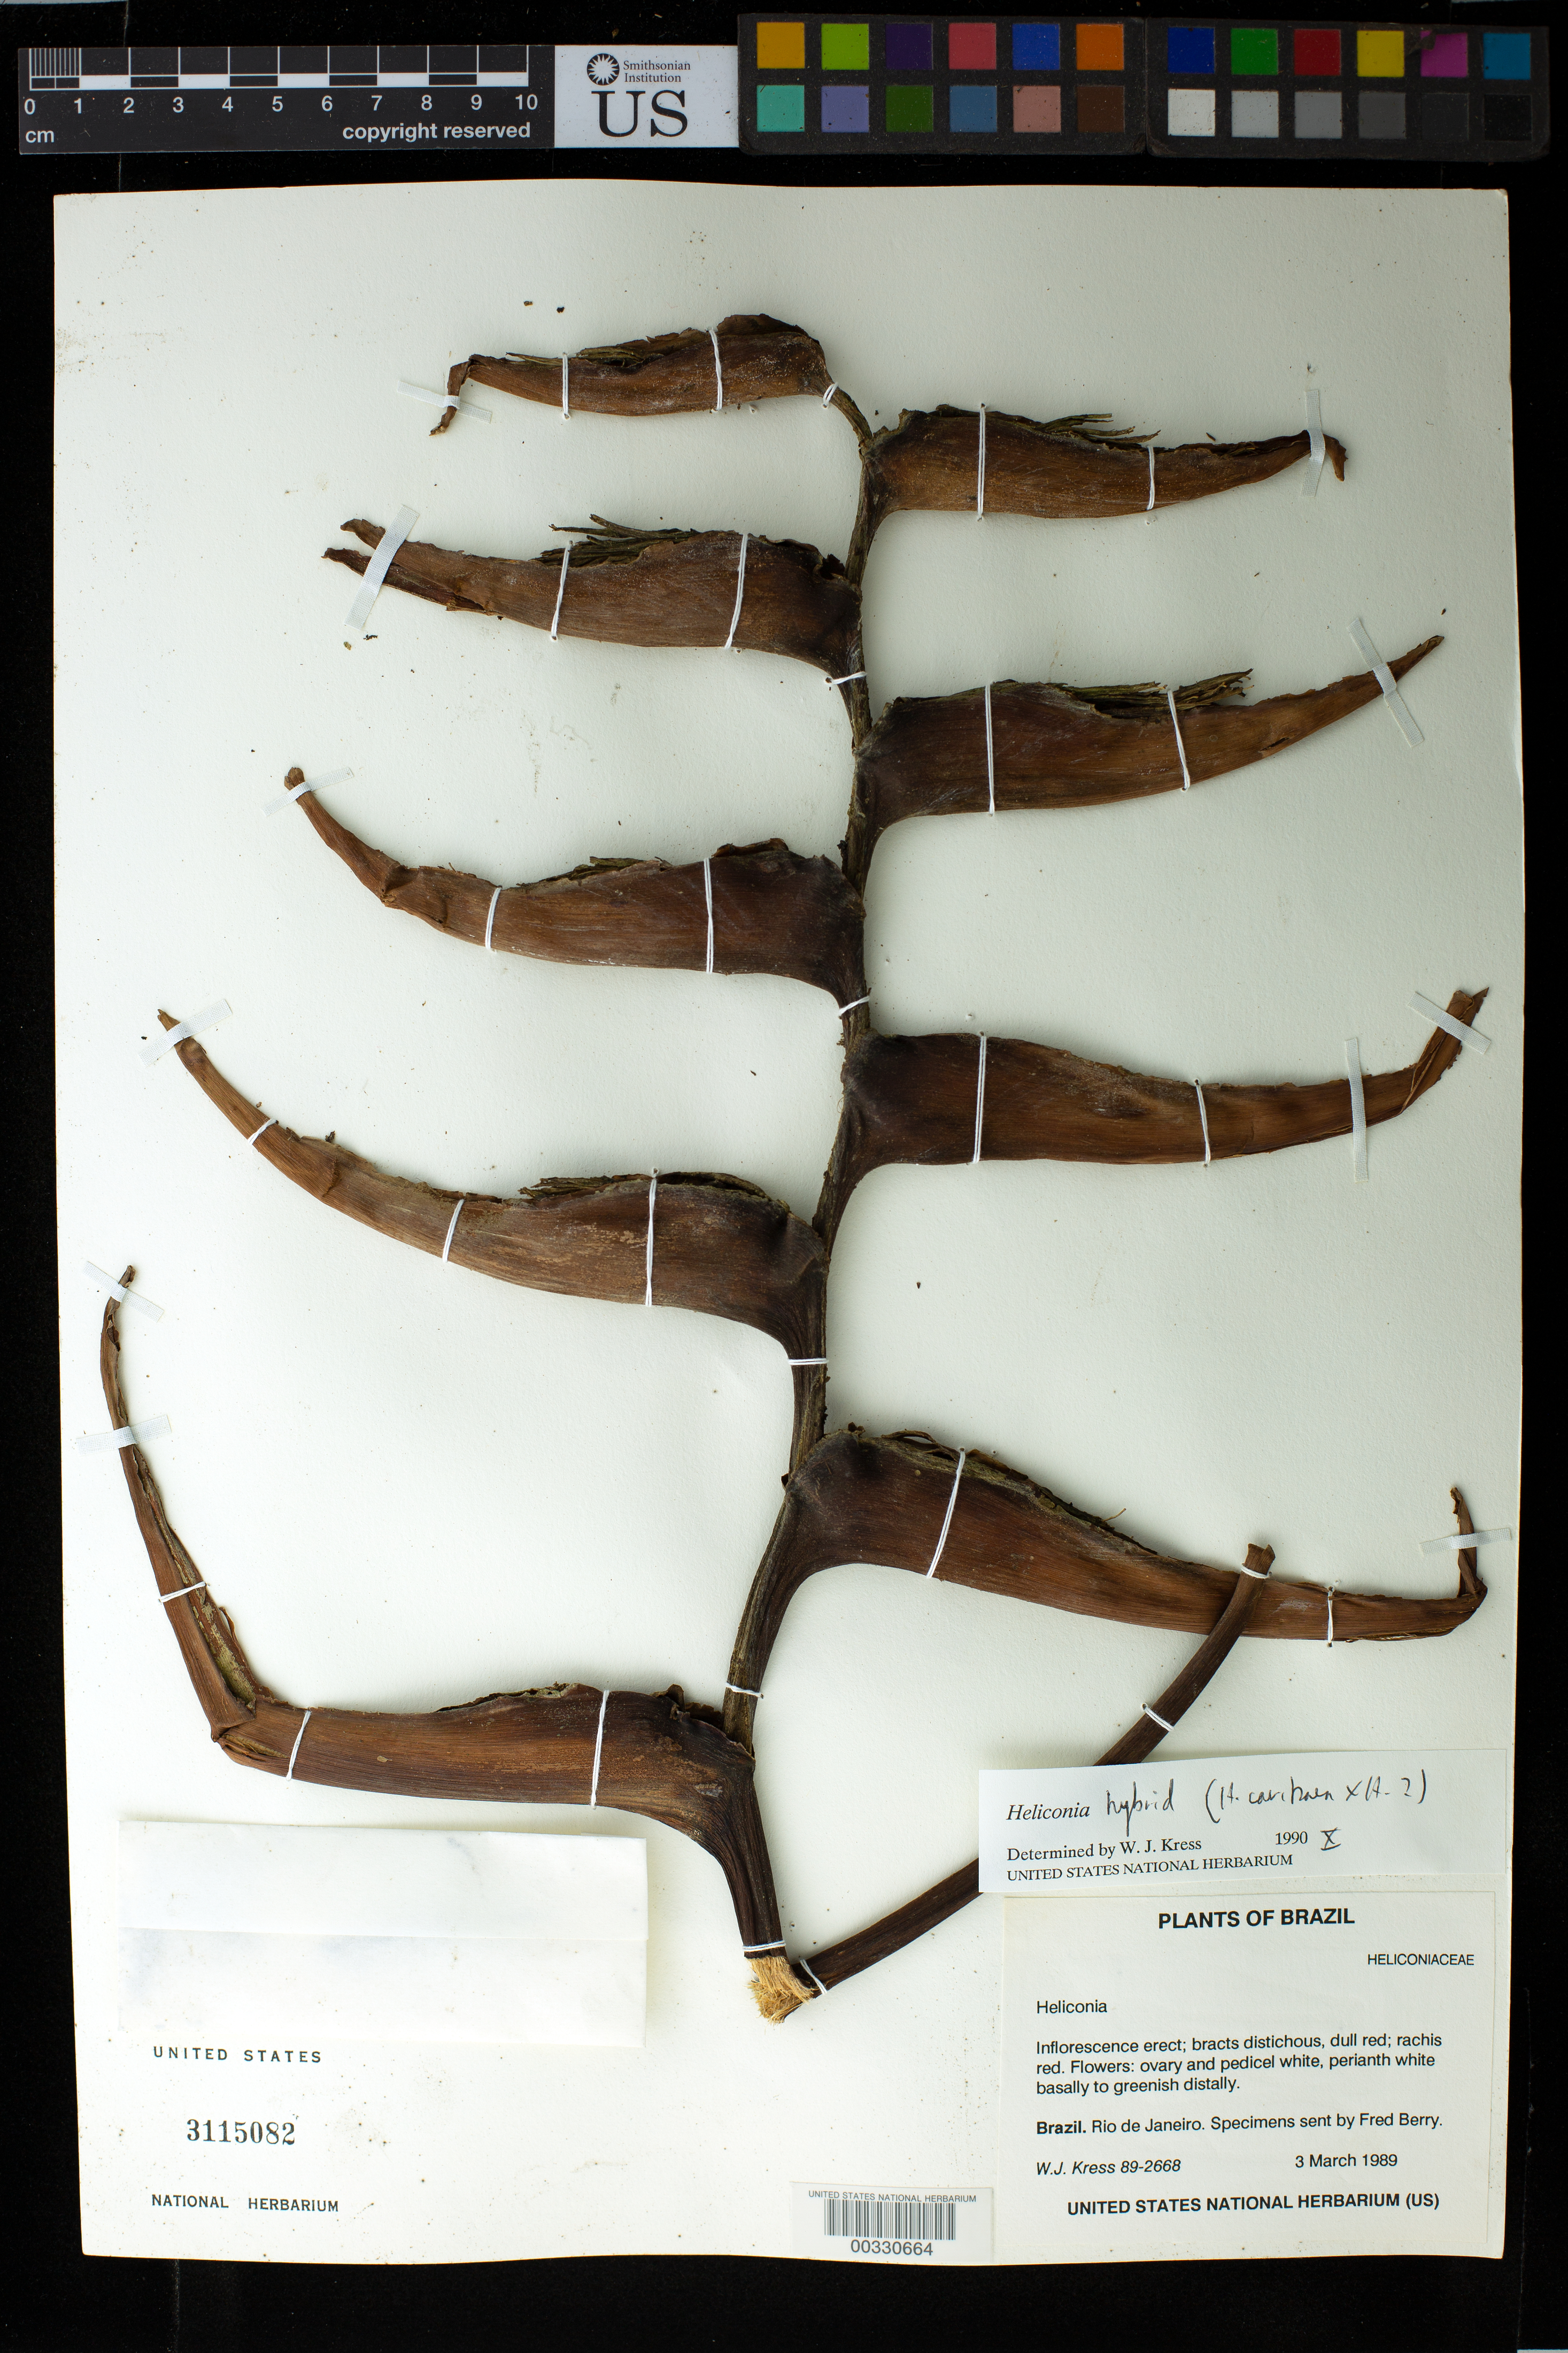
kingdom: Plantae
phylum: Tracheophyta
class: Liliopsida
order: Zingiberales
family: Heliconiaceae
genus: Heliconia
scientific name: Heliconia sp.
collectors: W. J. Kress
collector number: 89-2668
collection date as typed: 03 Mar 1989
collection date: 1989-03-03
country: Brazil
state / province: Rio de Janeiro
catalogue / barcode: US 3115082